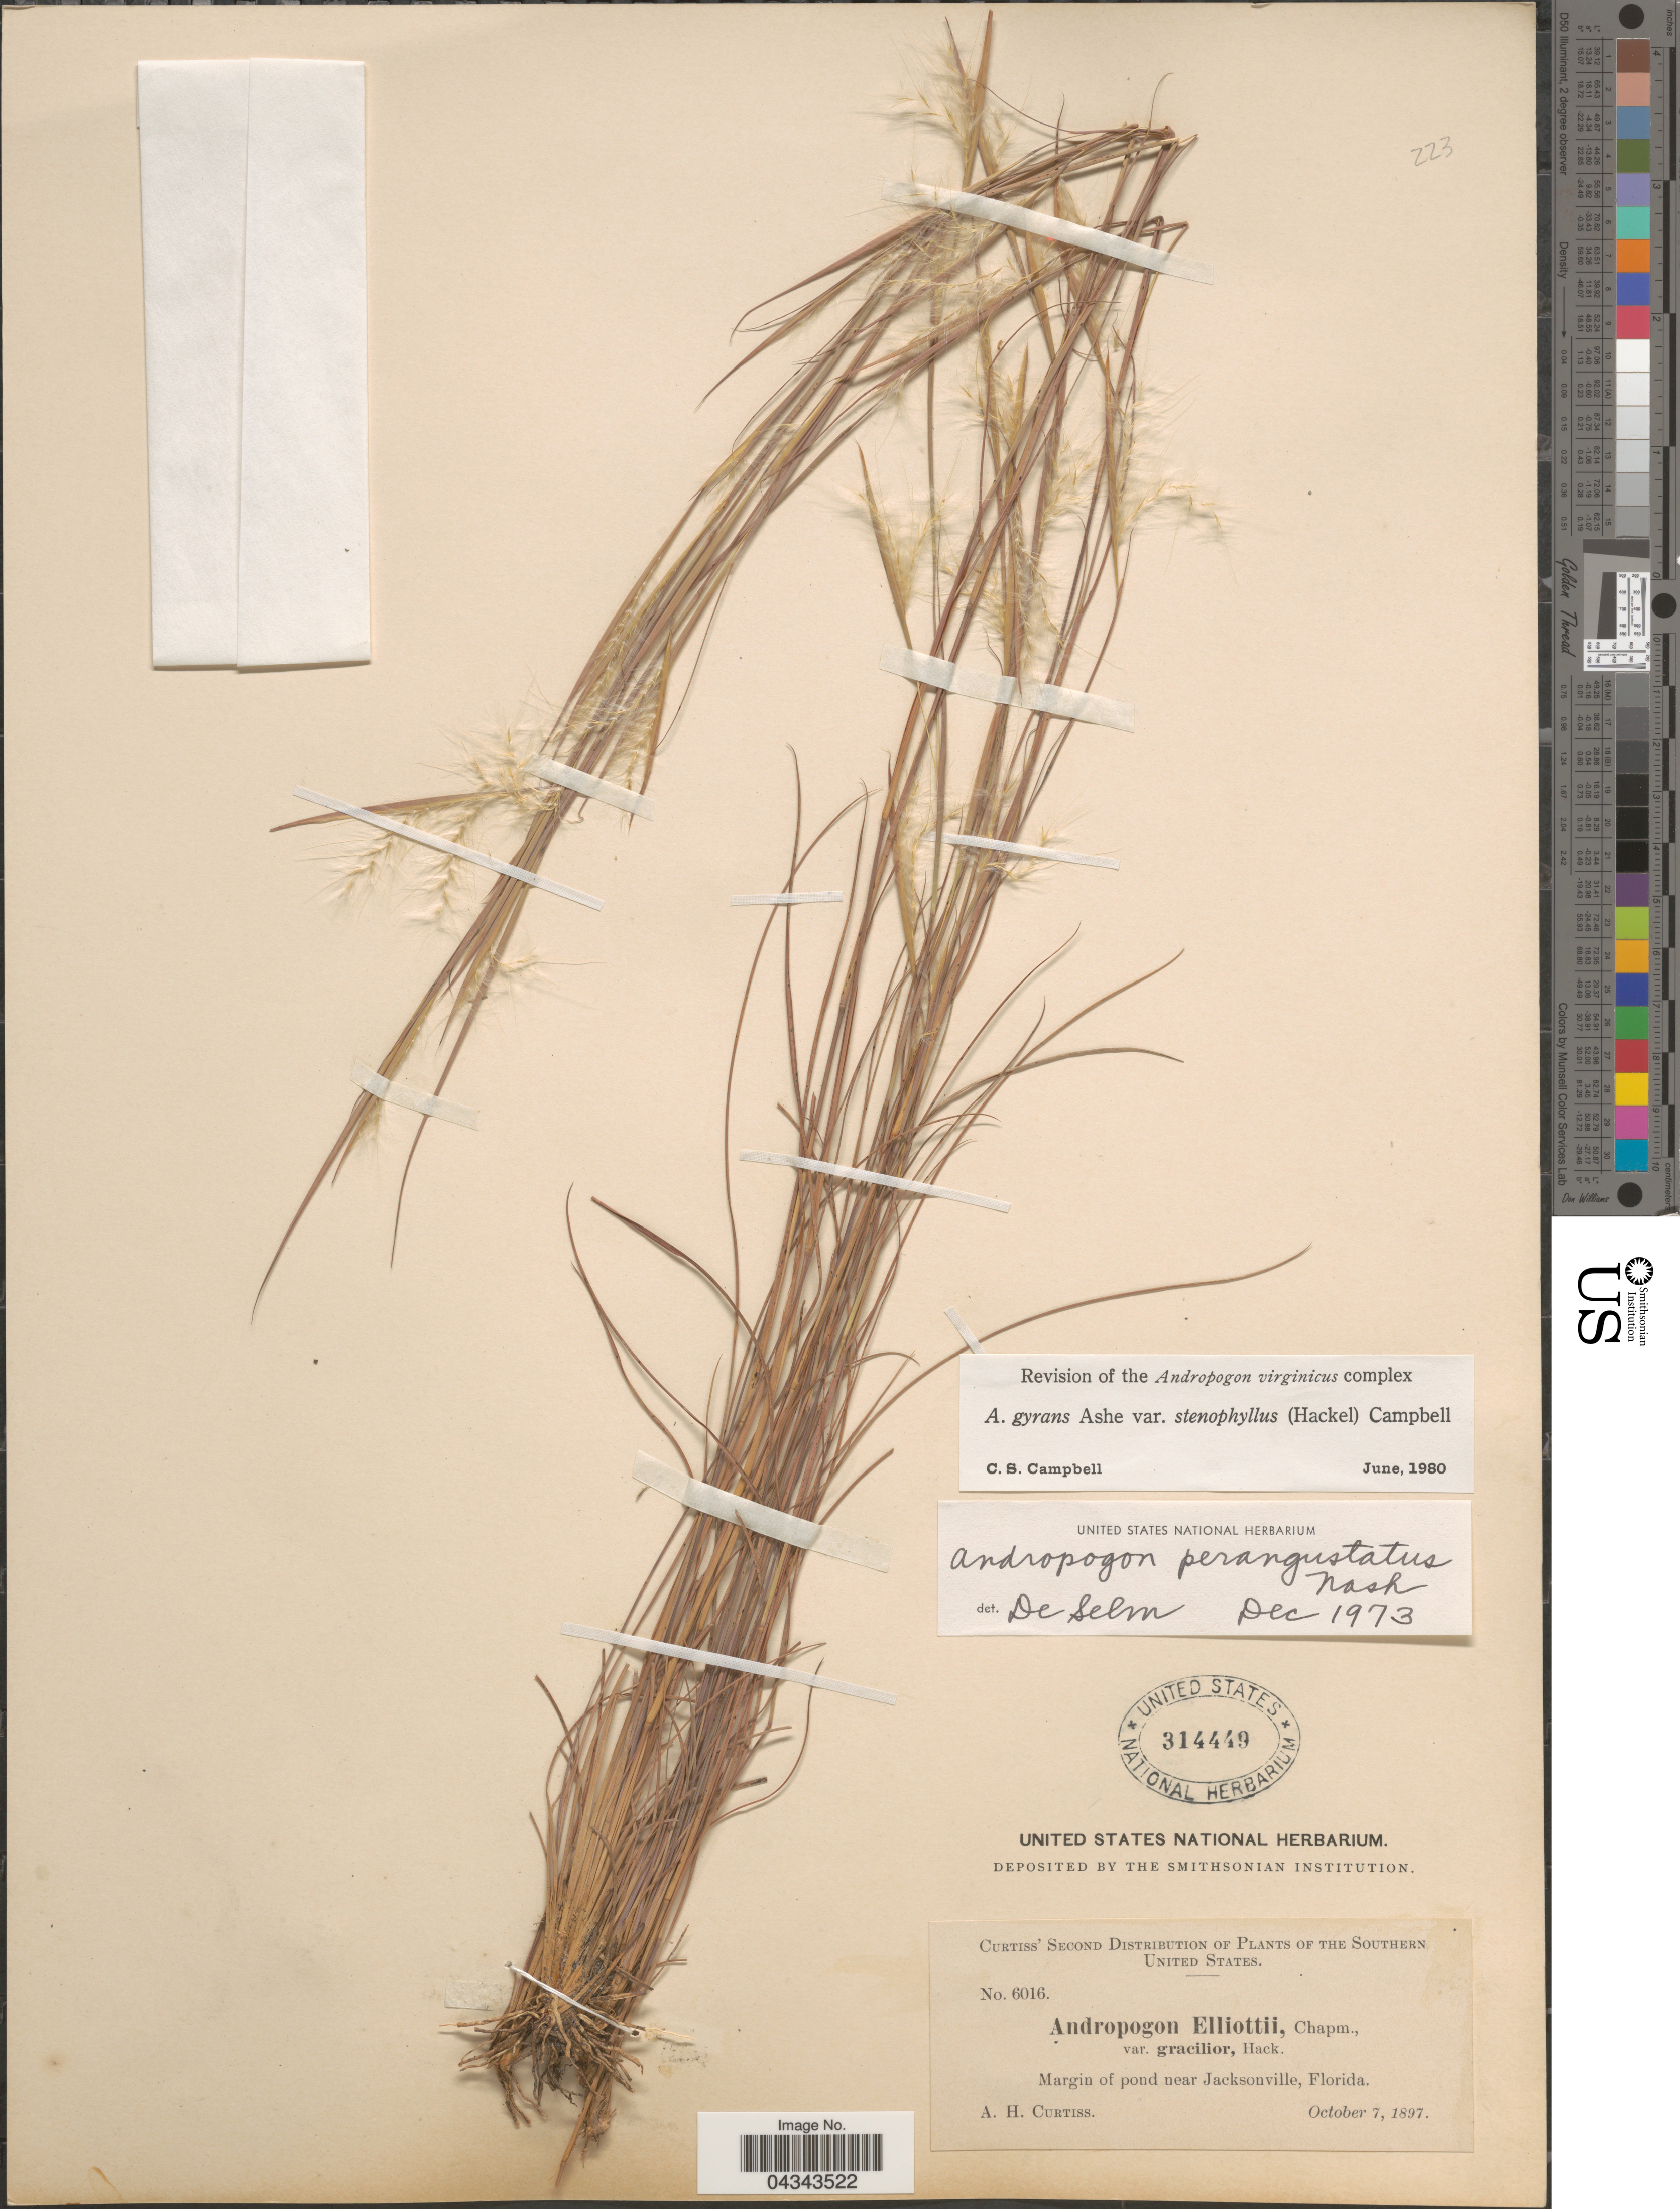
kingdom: Plantae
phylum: Tracheophyta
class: Liliopsida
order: Poales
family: Poaceae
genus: Andropogon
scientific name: Andropogon gyrans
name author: Ashe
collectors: A. H. Curtiss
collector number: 6016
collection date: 1897-10-07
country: United States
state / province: Florida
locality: The Southern United States. Margin of pond near Jacksonville.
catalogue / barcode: US 314449